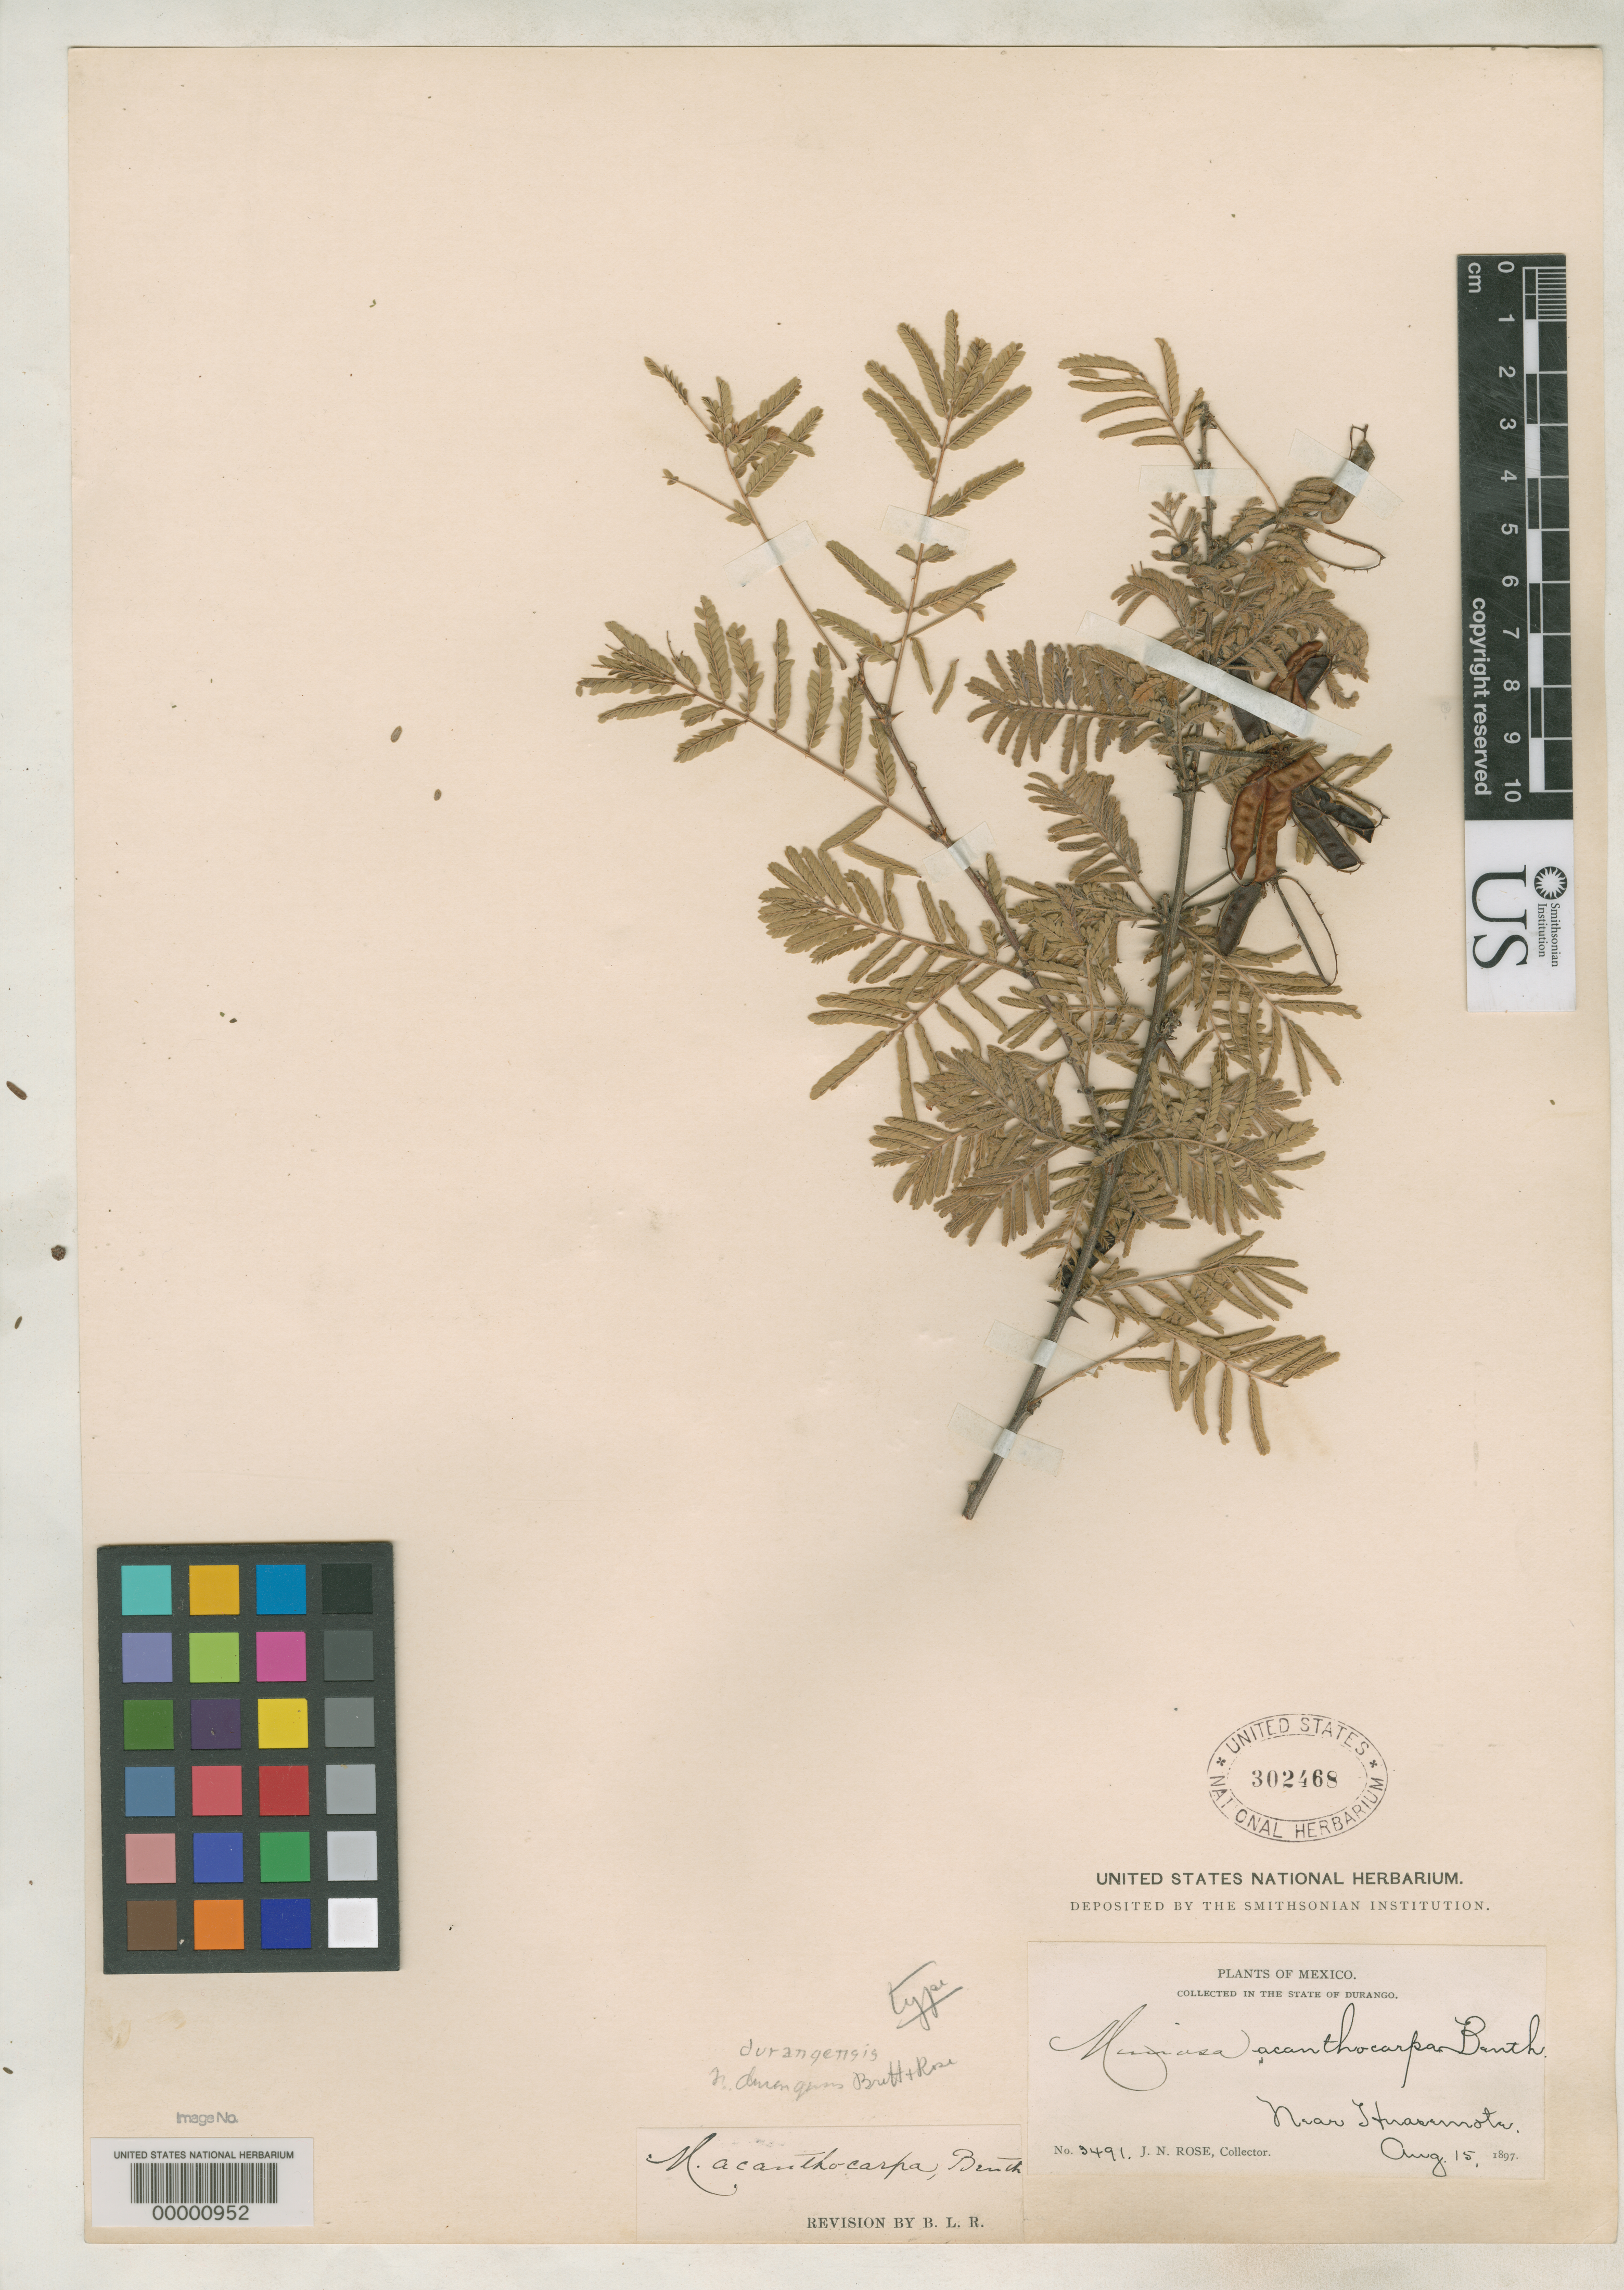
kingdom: Plantae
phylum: Tracheophyta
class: Magnoliopsida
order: Fabales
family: Fabaceae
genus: Mimosopsis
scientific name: Mimosopsis durangensis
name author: Britton & Rose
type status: Type Collection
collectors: J. N. Rose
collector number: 3491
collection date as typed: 15 Aug 1897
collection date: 1897-08-15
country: Mexico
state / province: Durango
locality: Near Ituarmota.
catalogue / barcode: US 302468